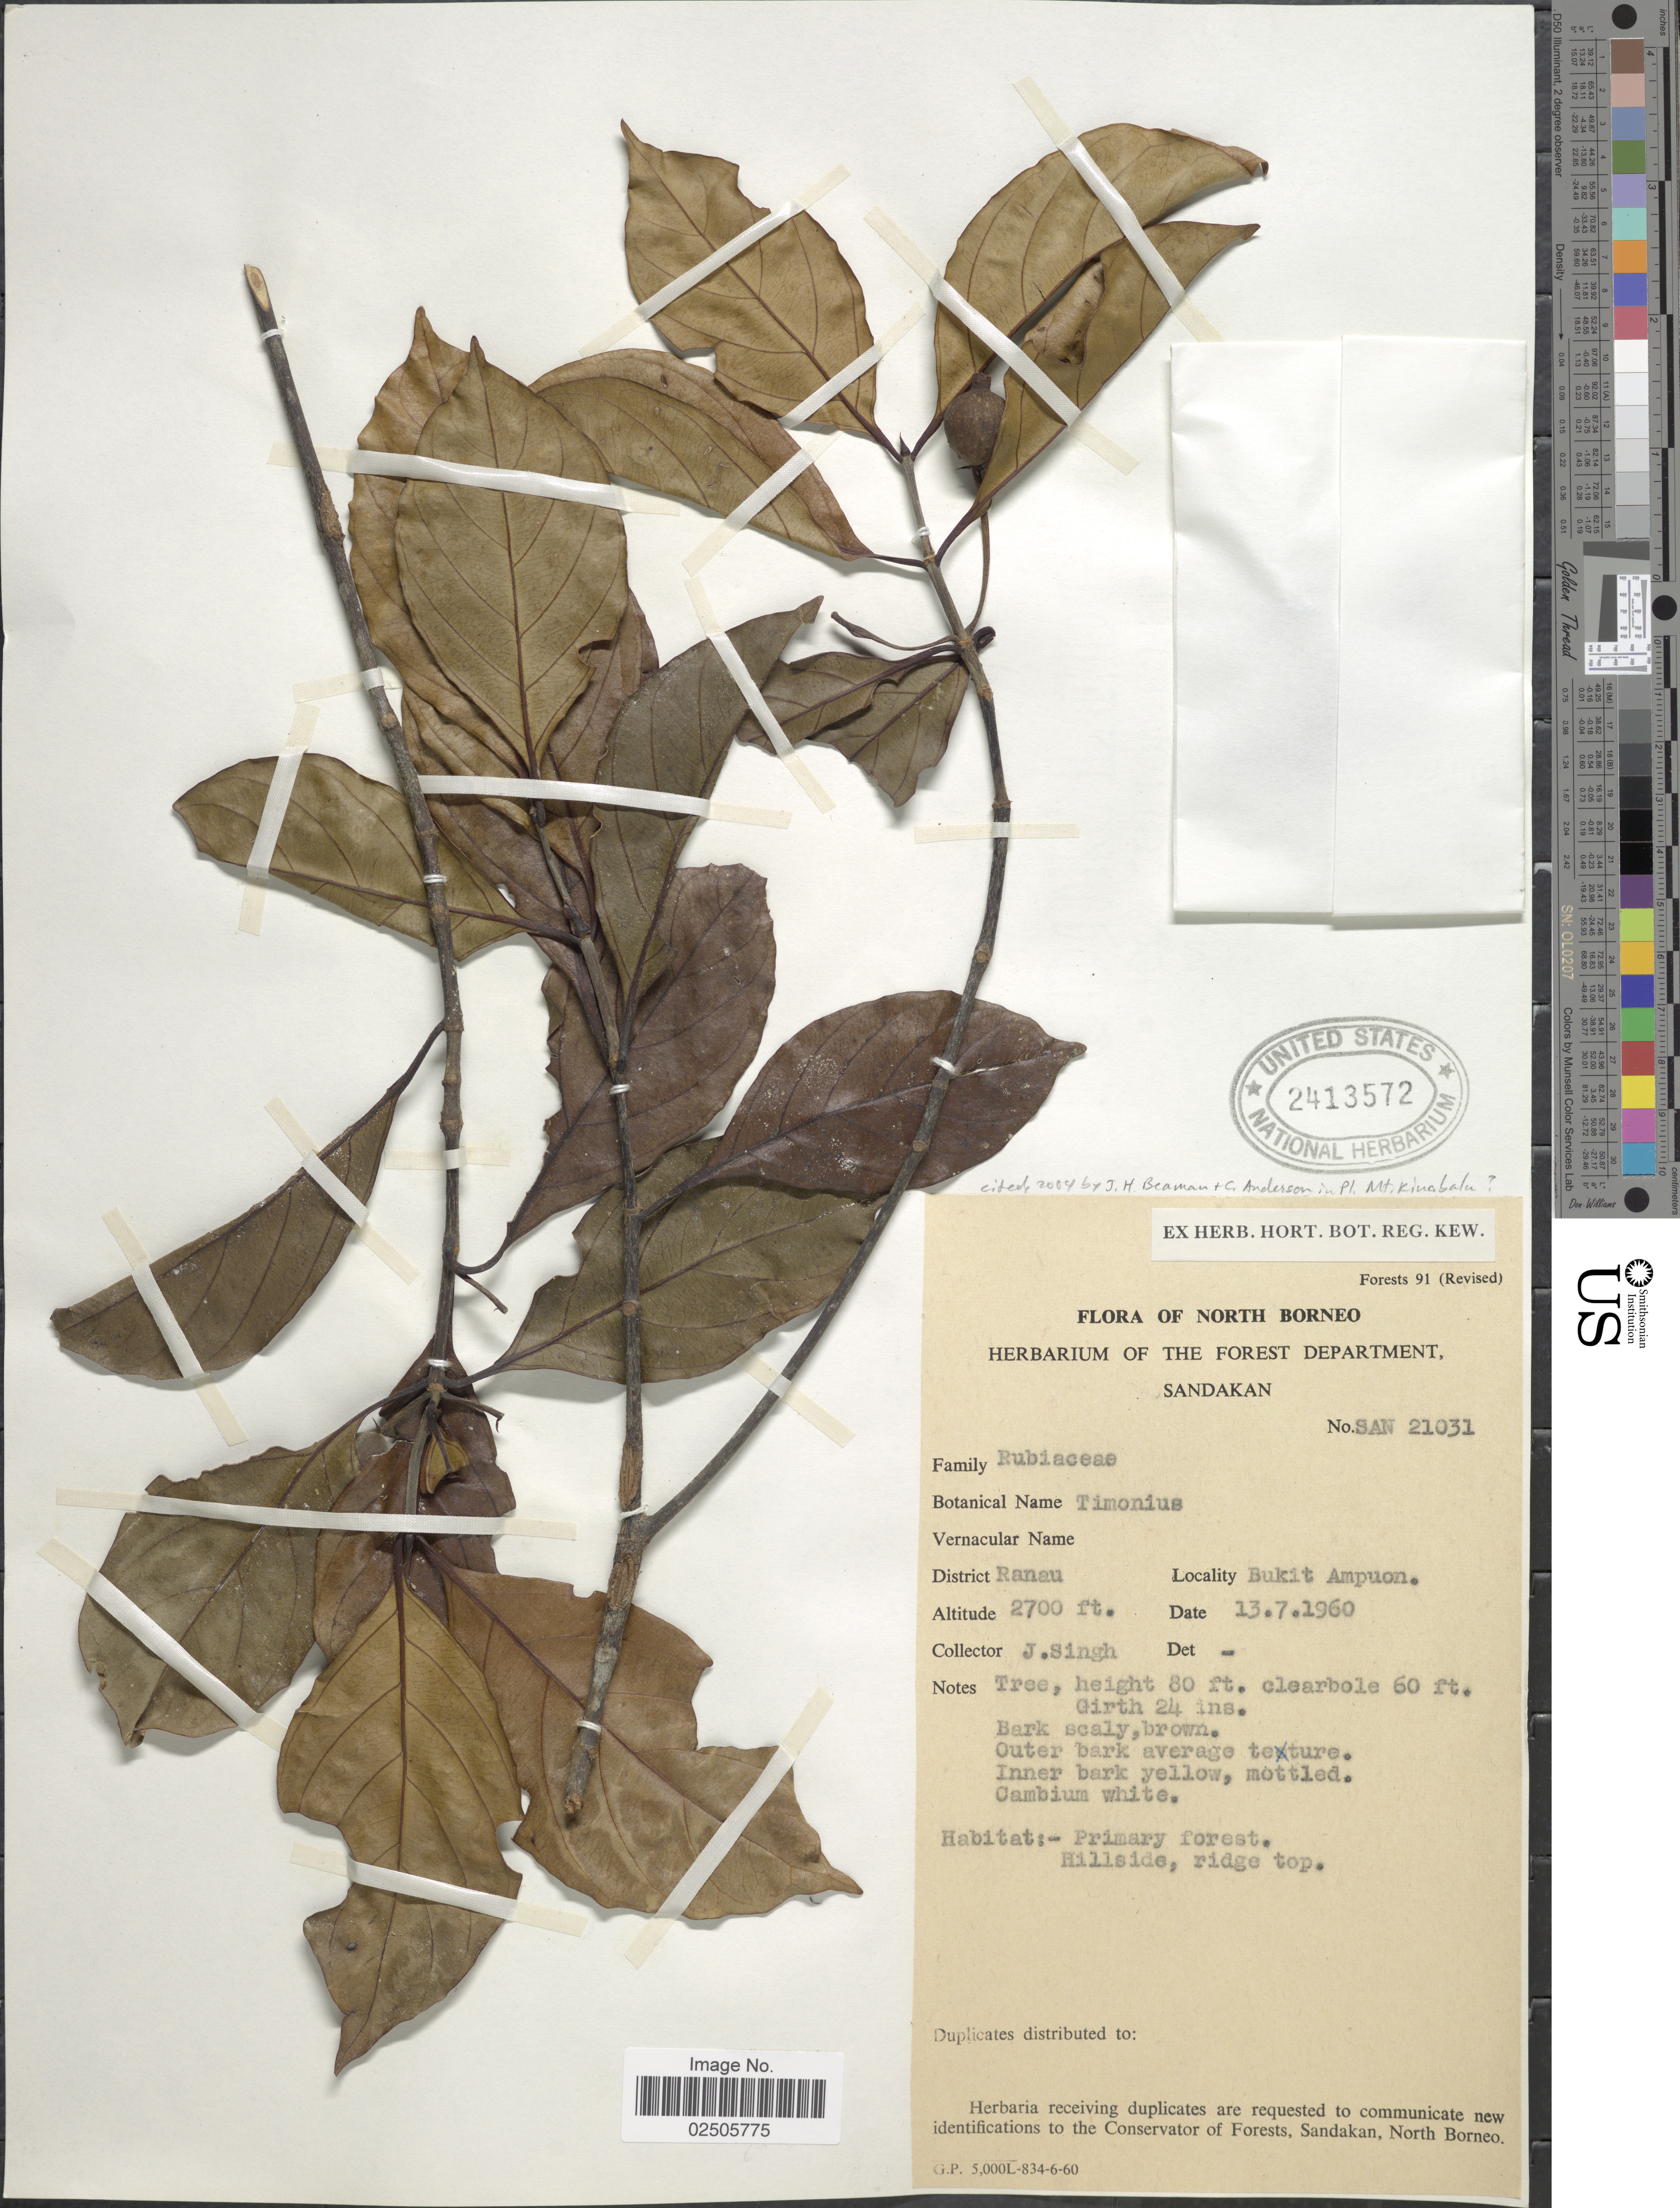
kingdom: Plantae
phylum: Tracheophyta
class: Magnoliopsida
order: Gentianales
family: Rubiaceae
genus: Timonius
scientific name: Timonius sp.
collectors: J. Singh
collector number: SAN 21031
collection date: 1960-07-13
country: Malaysia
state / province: Sabah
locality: North Borneo, District Ranau, Bukit Ampuon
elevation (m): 823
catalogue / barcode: US 2413572